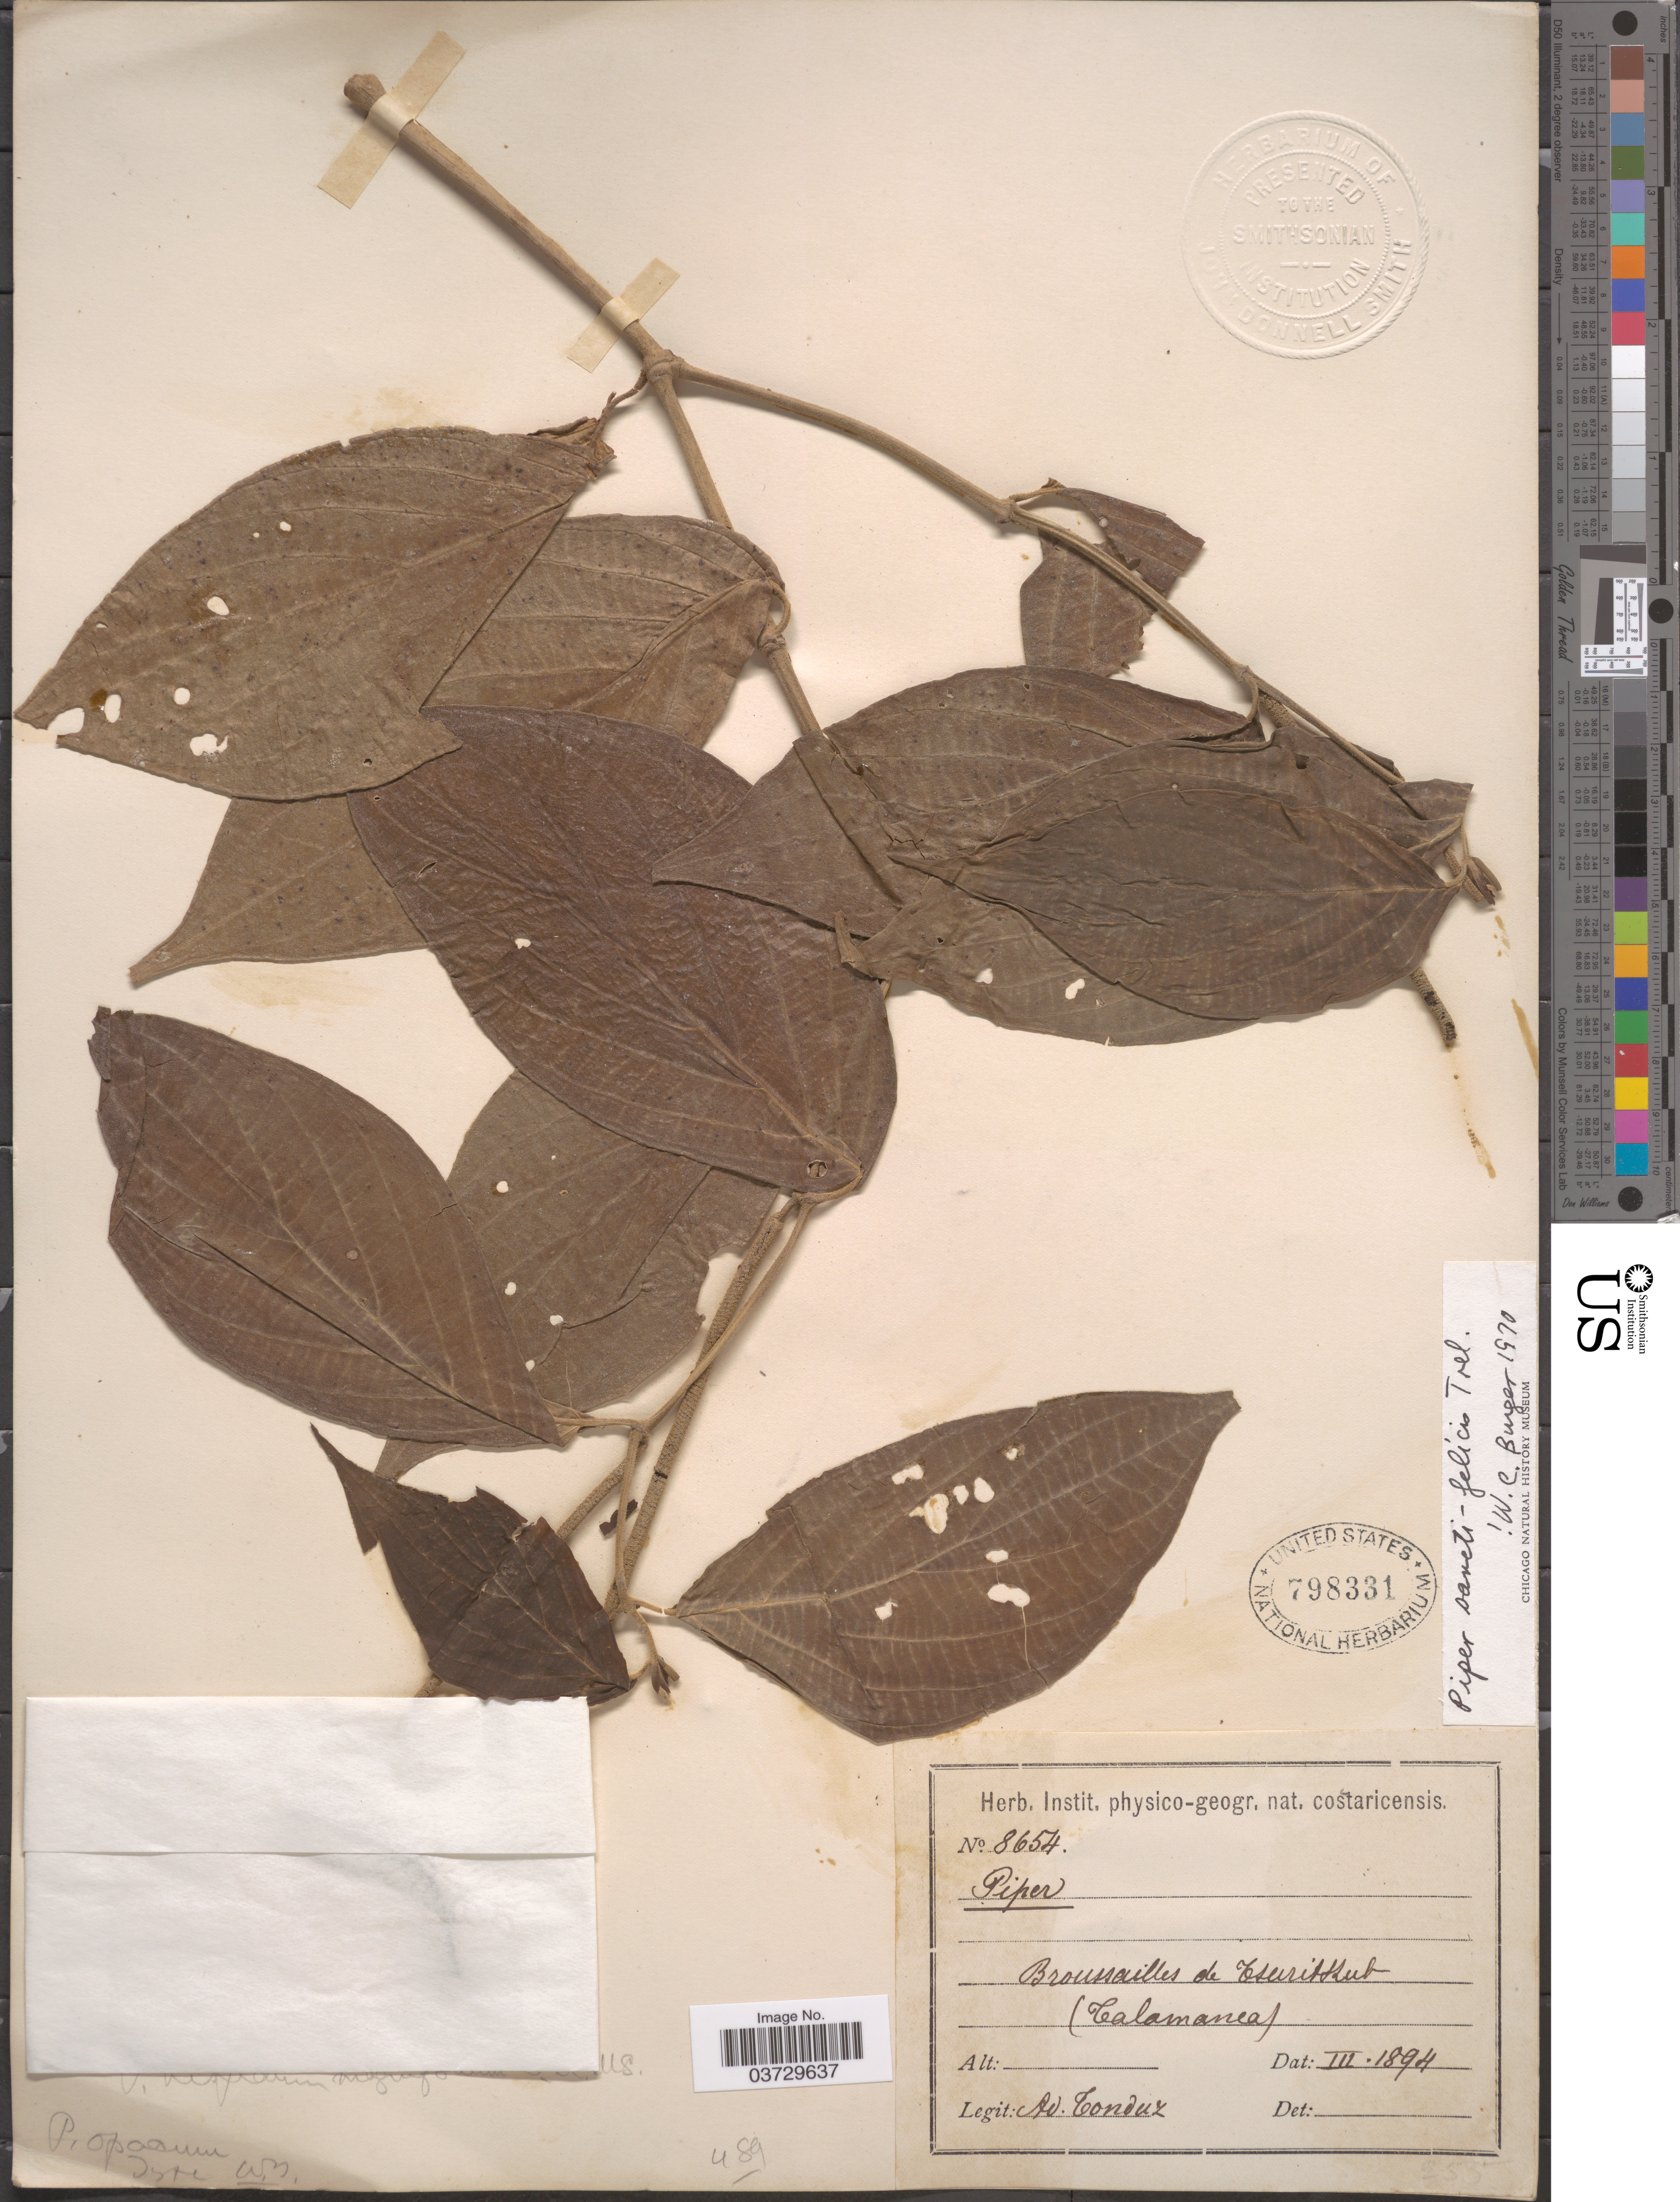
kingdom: Plantae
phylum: Tracheophyta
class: Magnoliopsida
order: Piperales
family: Piperaceae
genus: Piper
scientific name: Piper sancti-felicis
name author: Trel.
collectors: A. Tonduz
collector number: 8654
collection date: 1894-03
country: Costa Rica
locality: Broussailles de Tsuritkub (Talamanca).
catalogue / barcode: US 798331